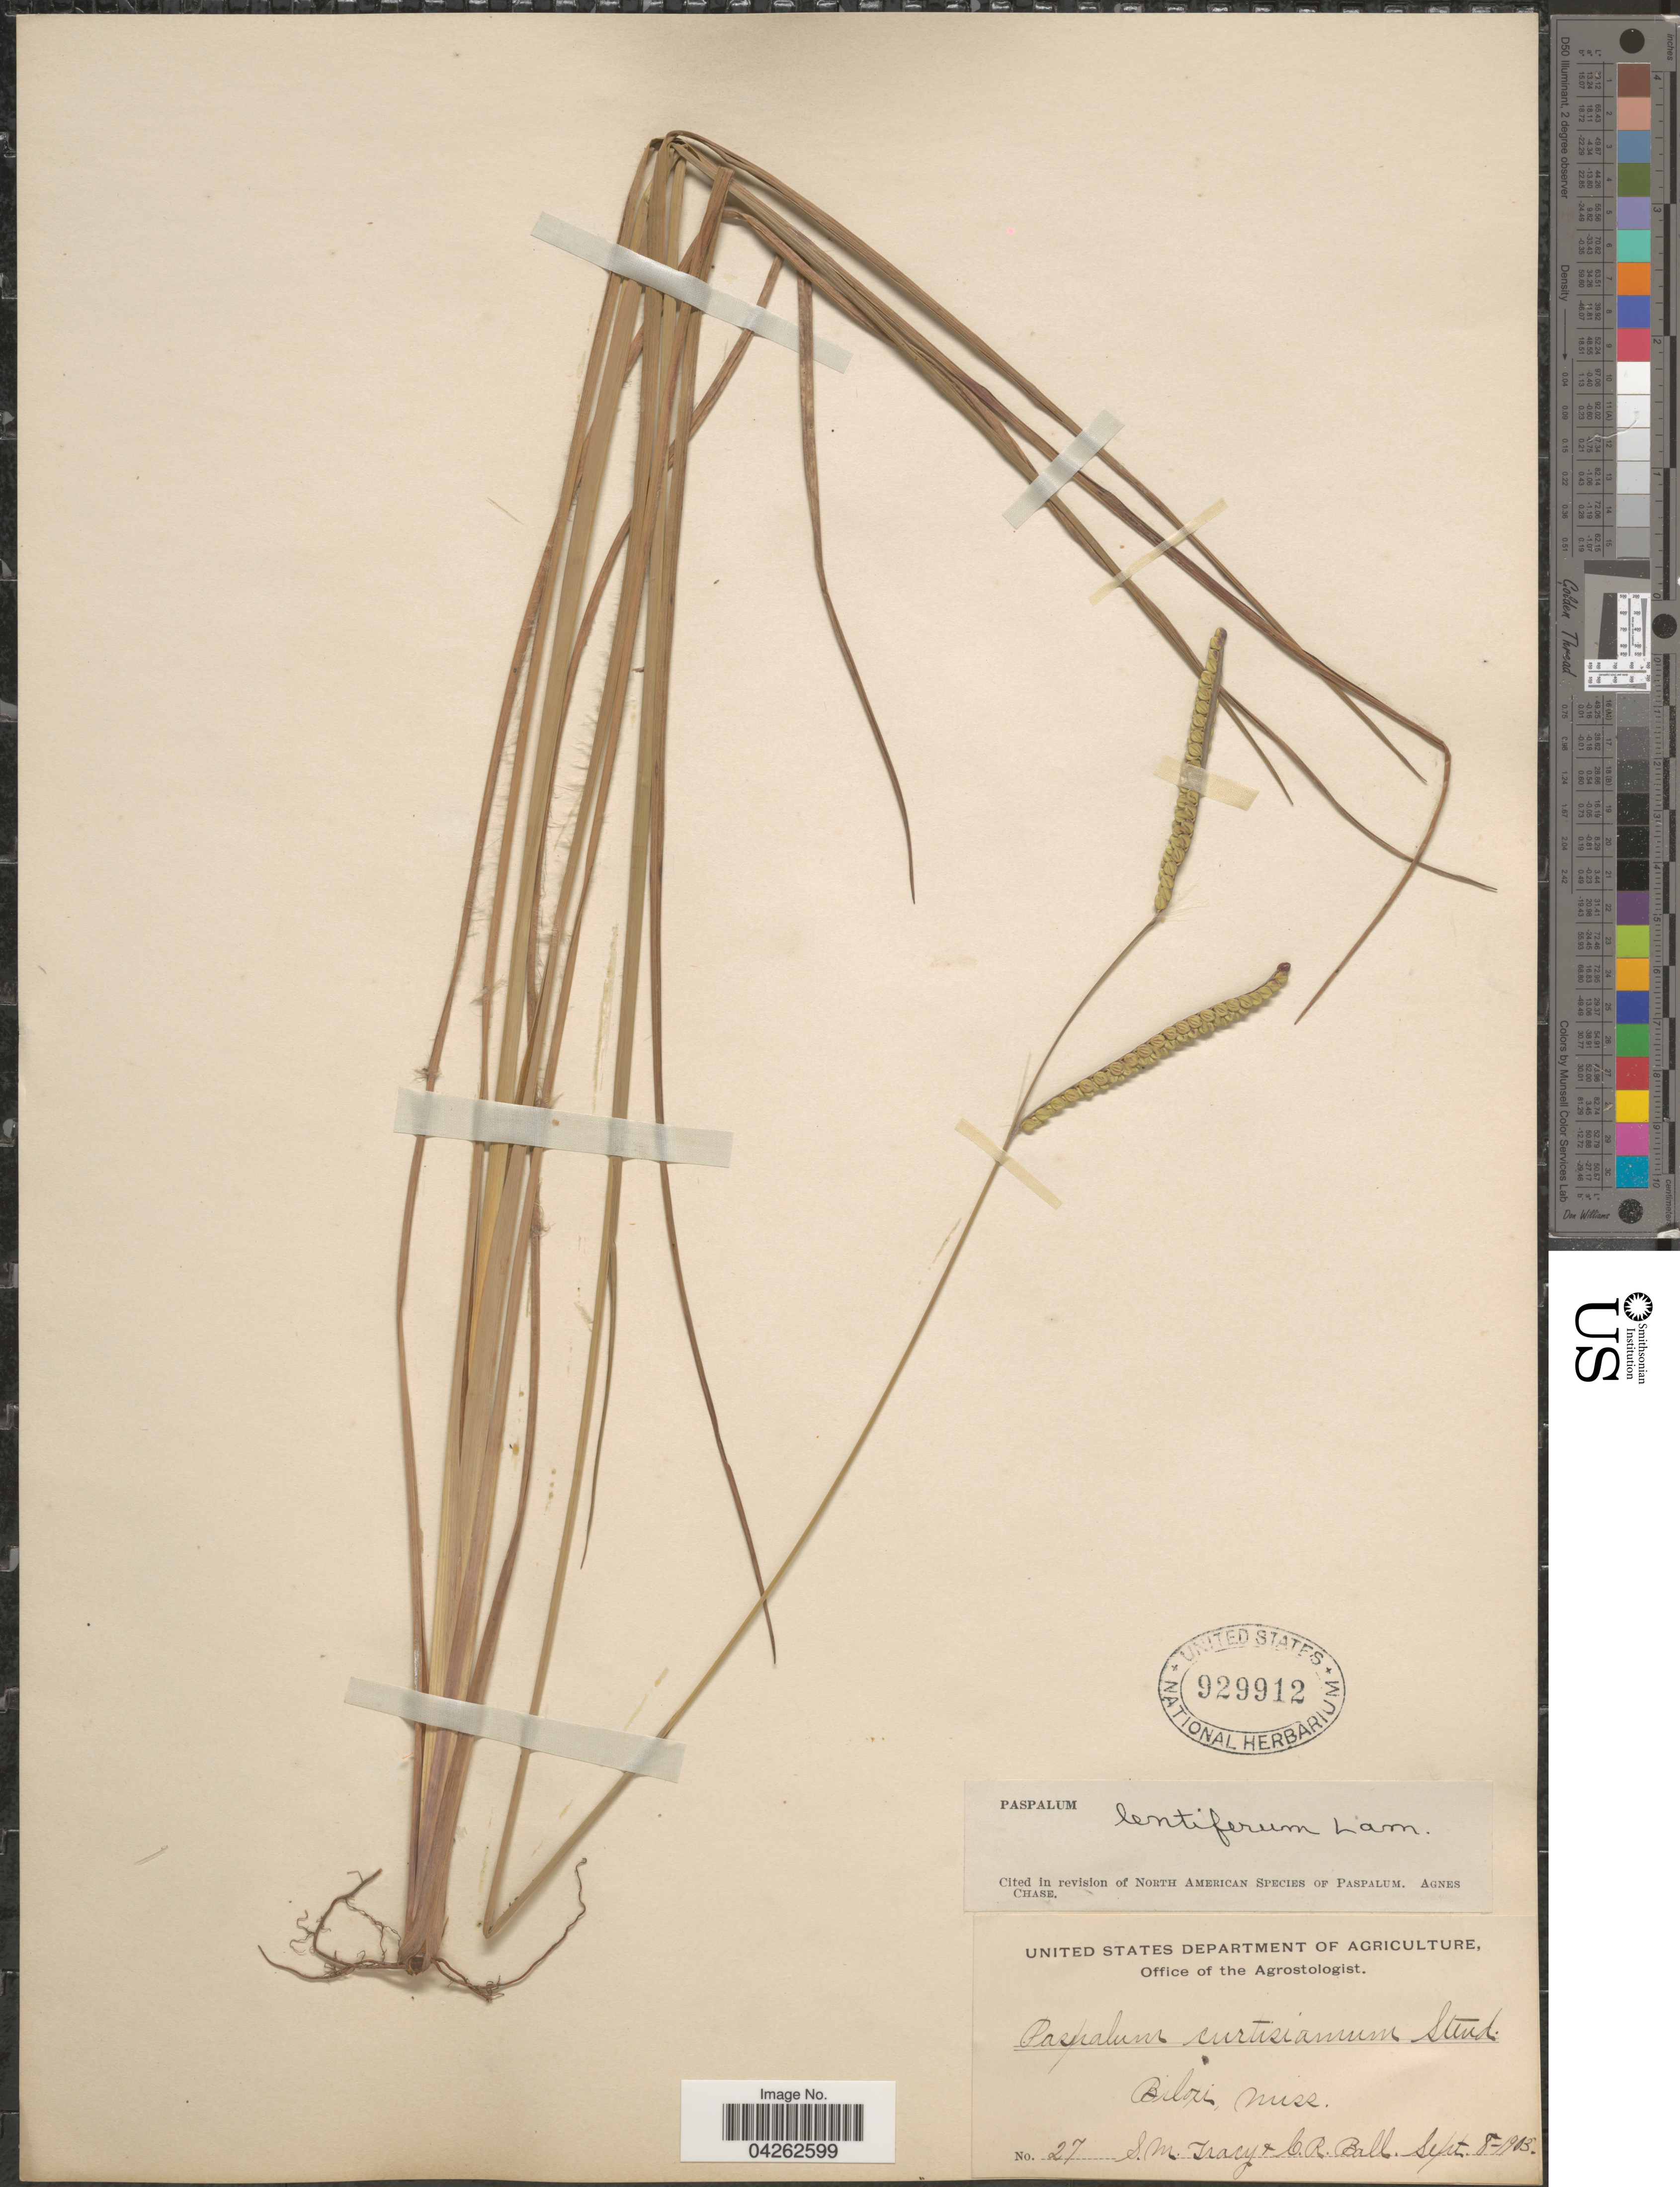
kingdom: Plantae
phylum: Tracheophyta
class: Liliopsida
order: Poales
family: Poaceae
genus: Paspalum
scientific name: Paspalum lentiferum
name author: Lam.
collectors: S. M. Tracy & C. R. Ball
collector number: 27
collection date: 1903-09-08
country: United States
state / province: Mississippi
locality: Biloxi.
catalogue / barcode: US 929912